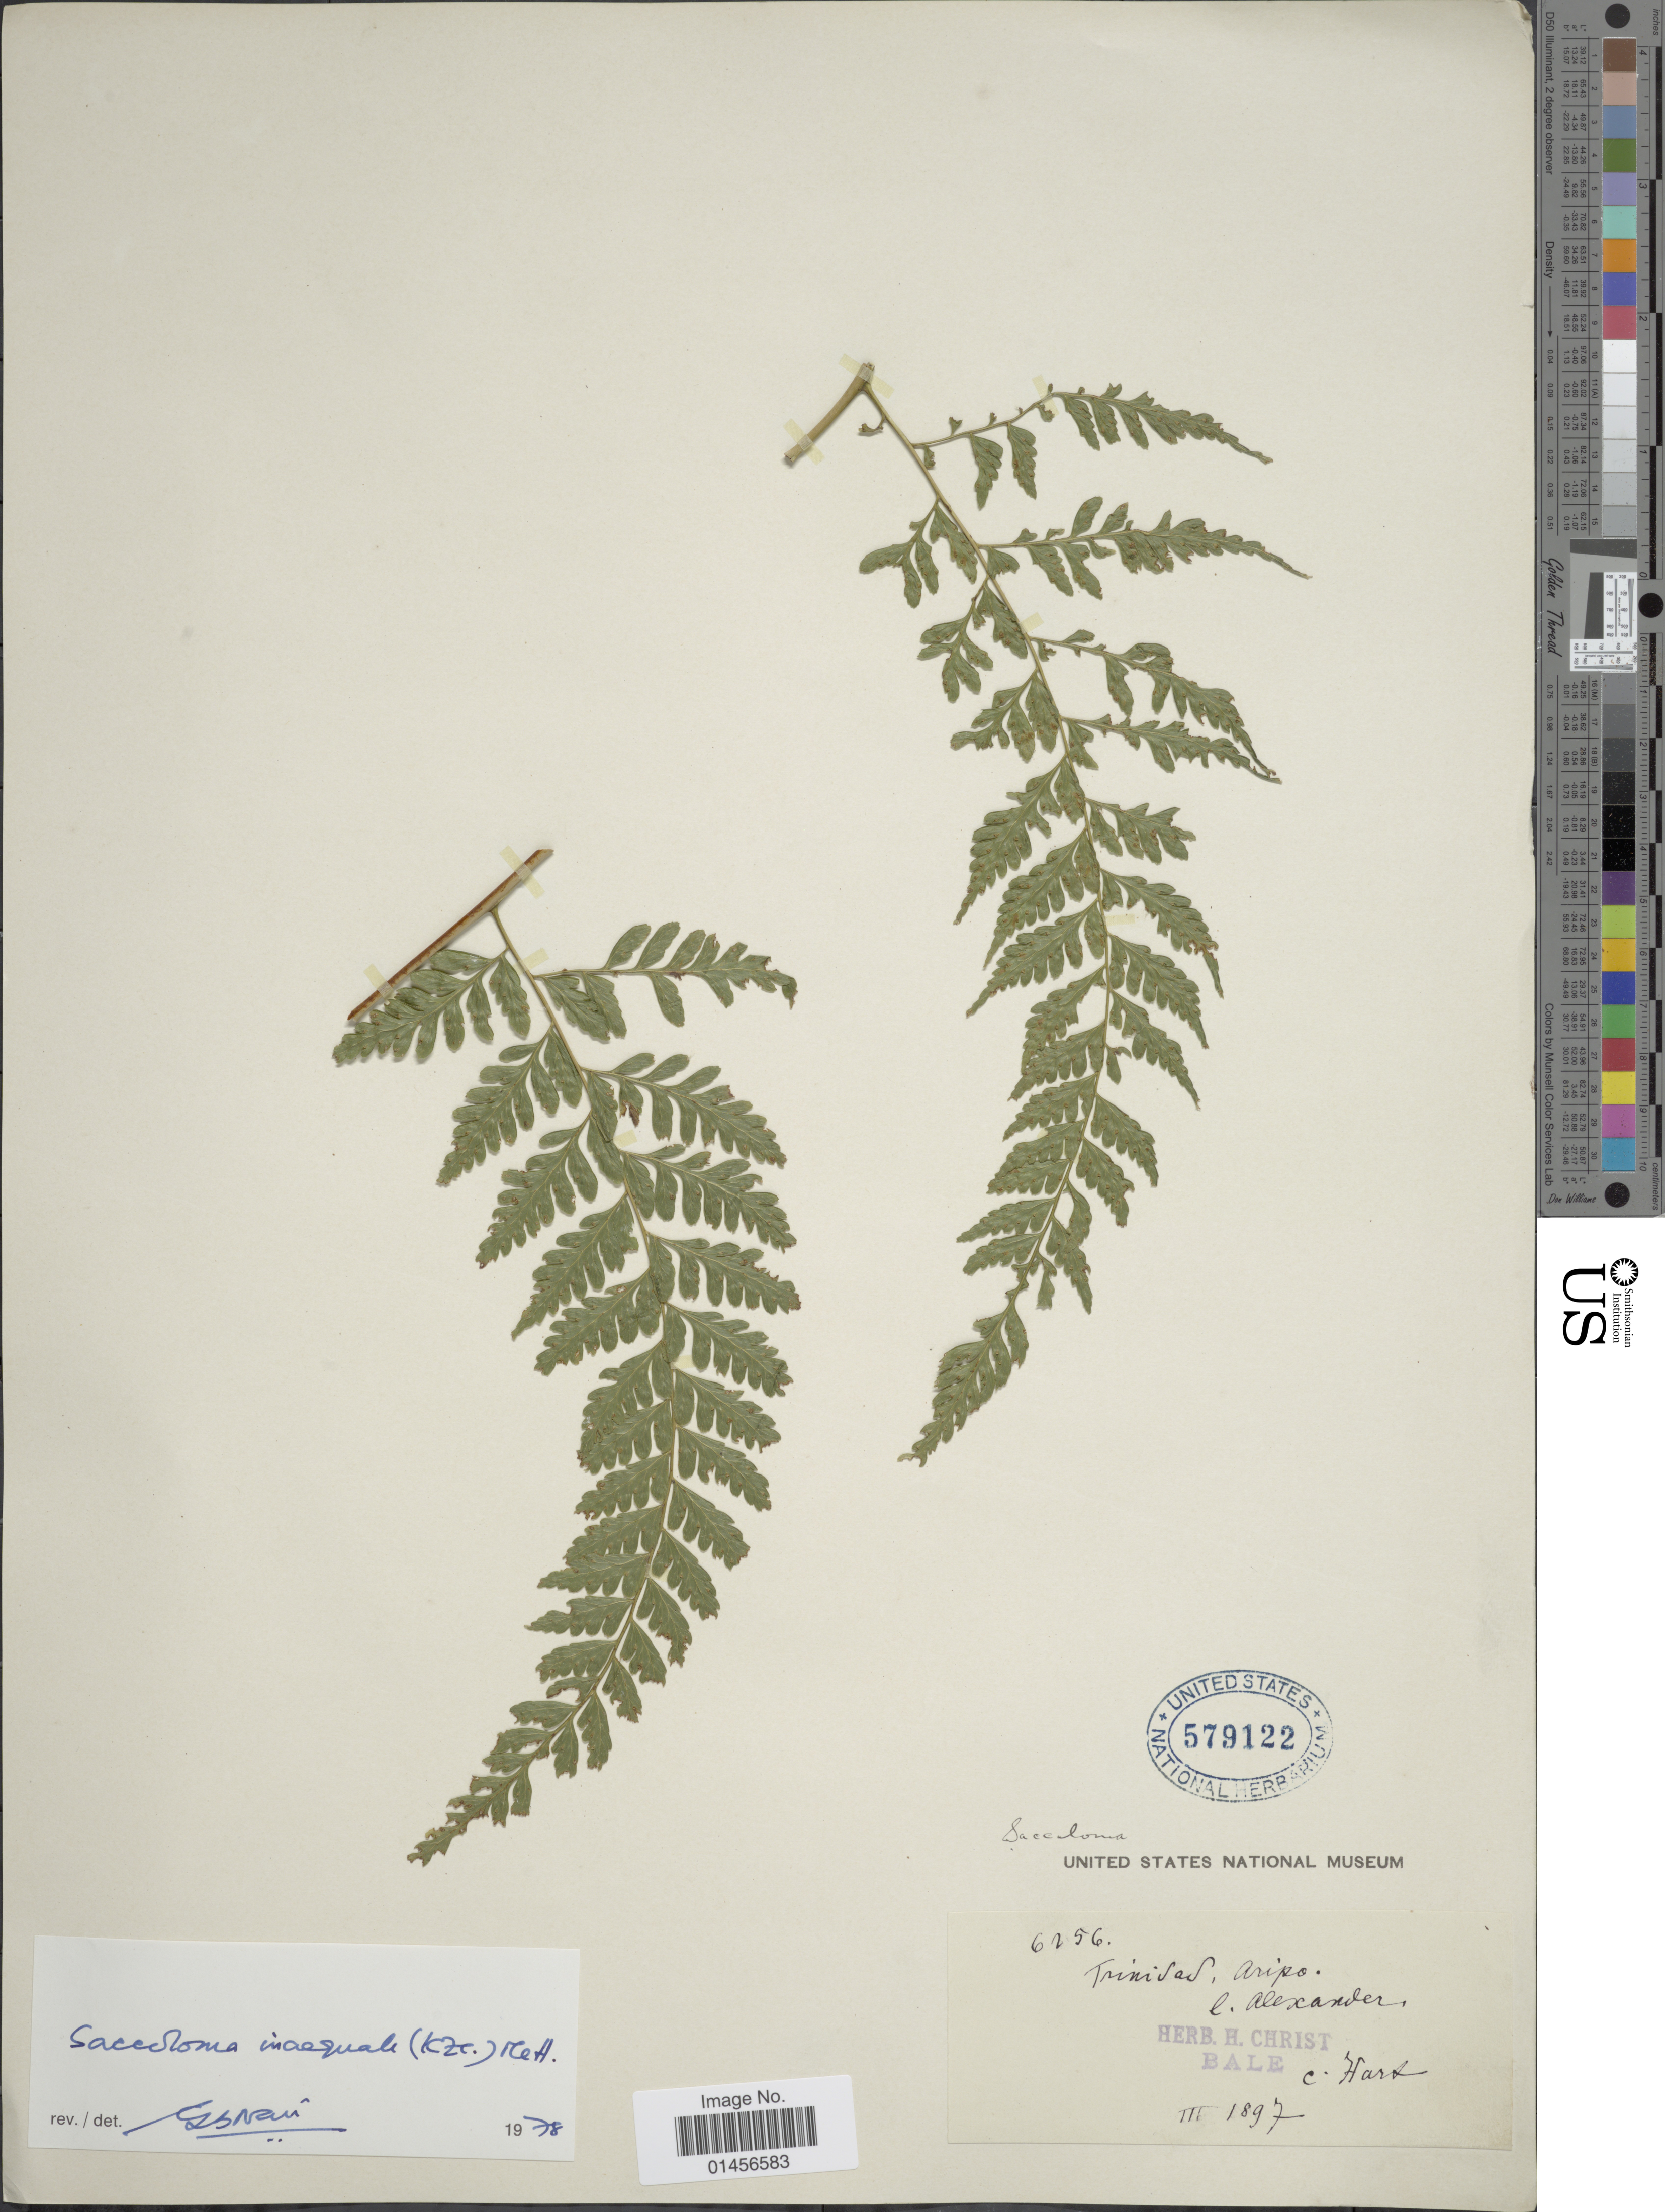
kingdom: Plantae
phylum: Tracheophyta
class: Polypodiopsida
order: Polypodiales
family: Saccolomataceae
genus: Saccoloma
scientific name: Saccoloma inaequale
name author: (Kunze) Mett.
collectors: C. Hart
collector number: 6256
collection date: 1897-03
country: Trinidad and Tobago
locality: Trinidad, Aripo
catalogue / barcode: US 579122